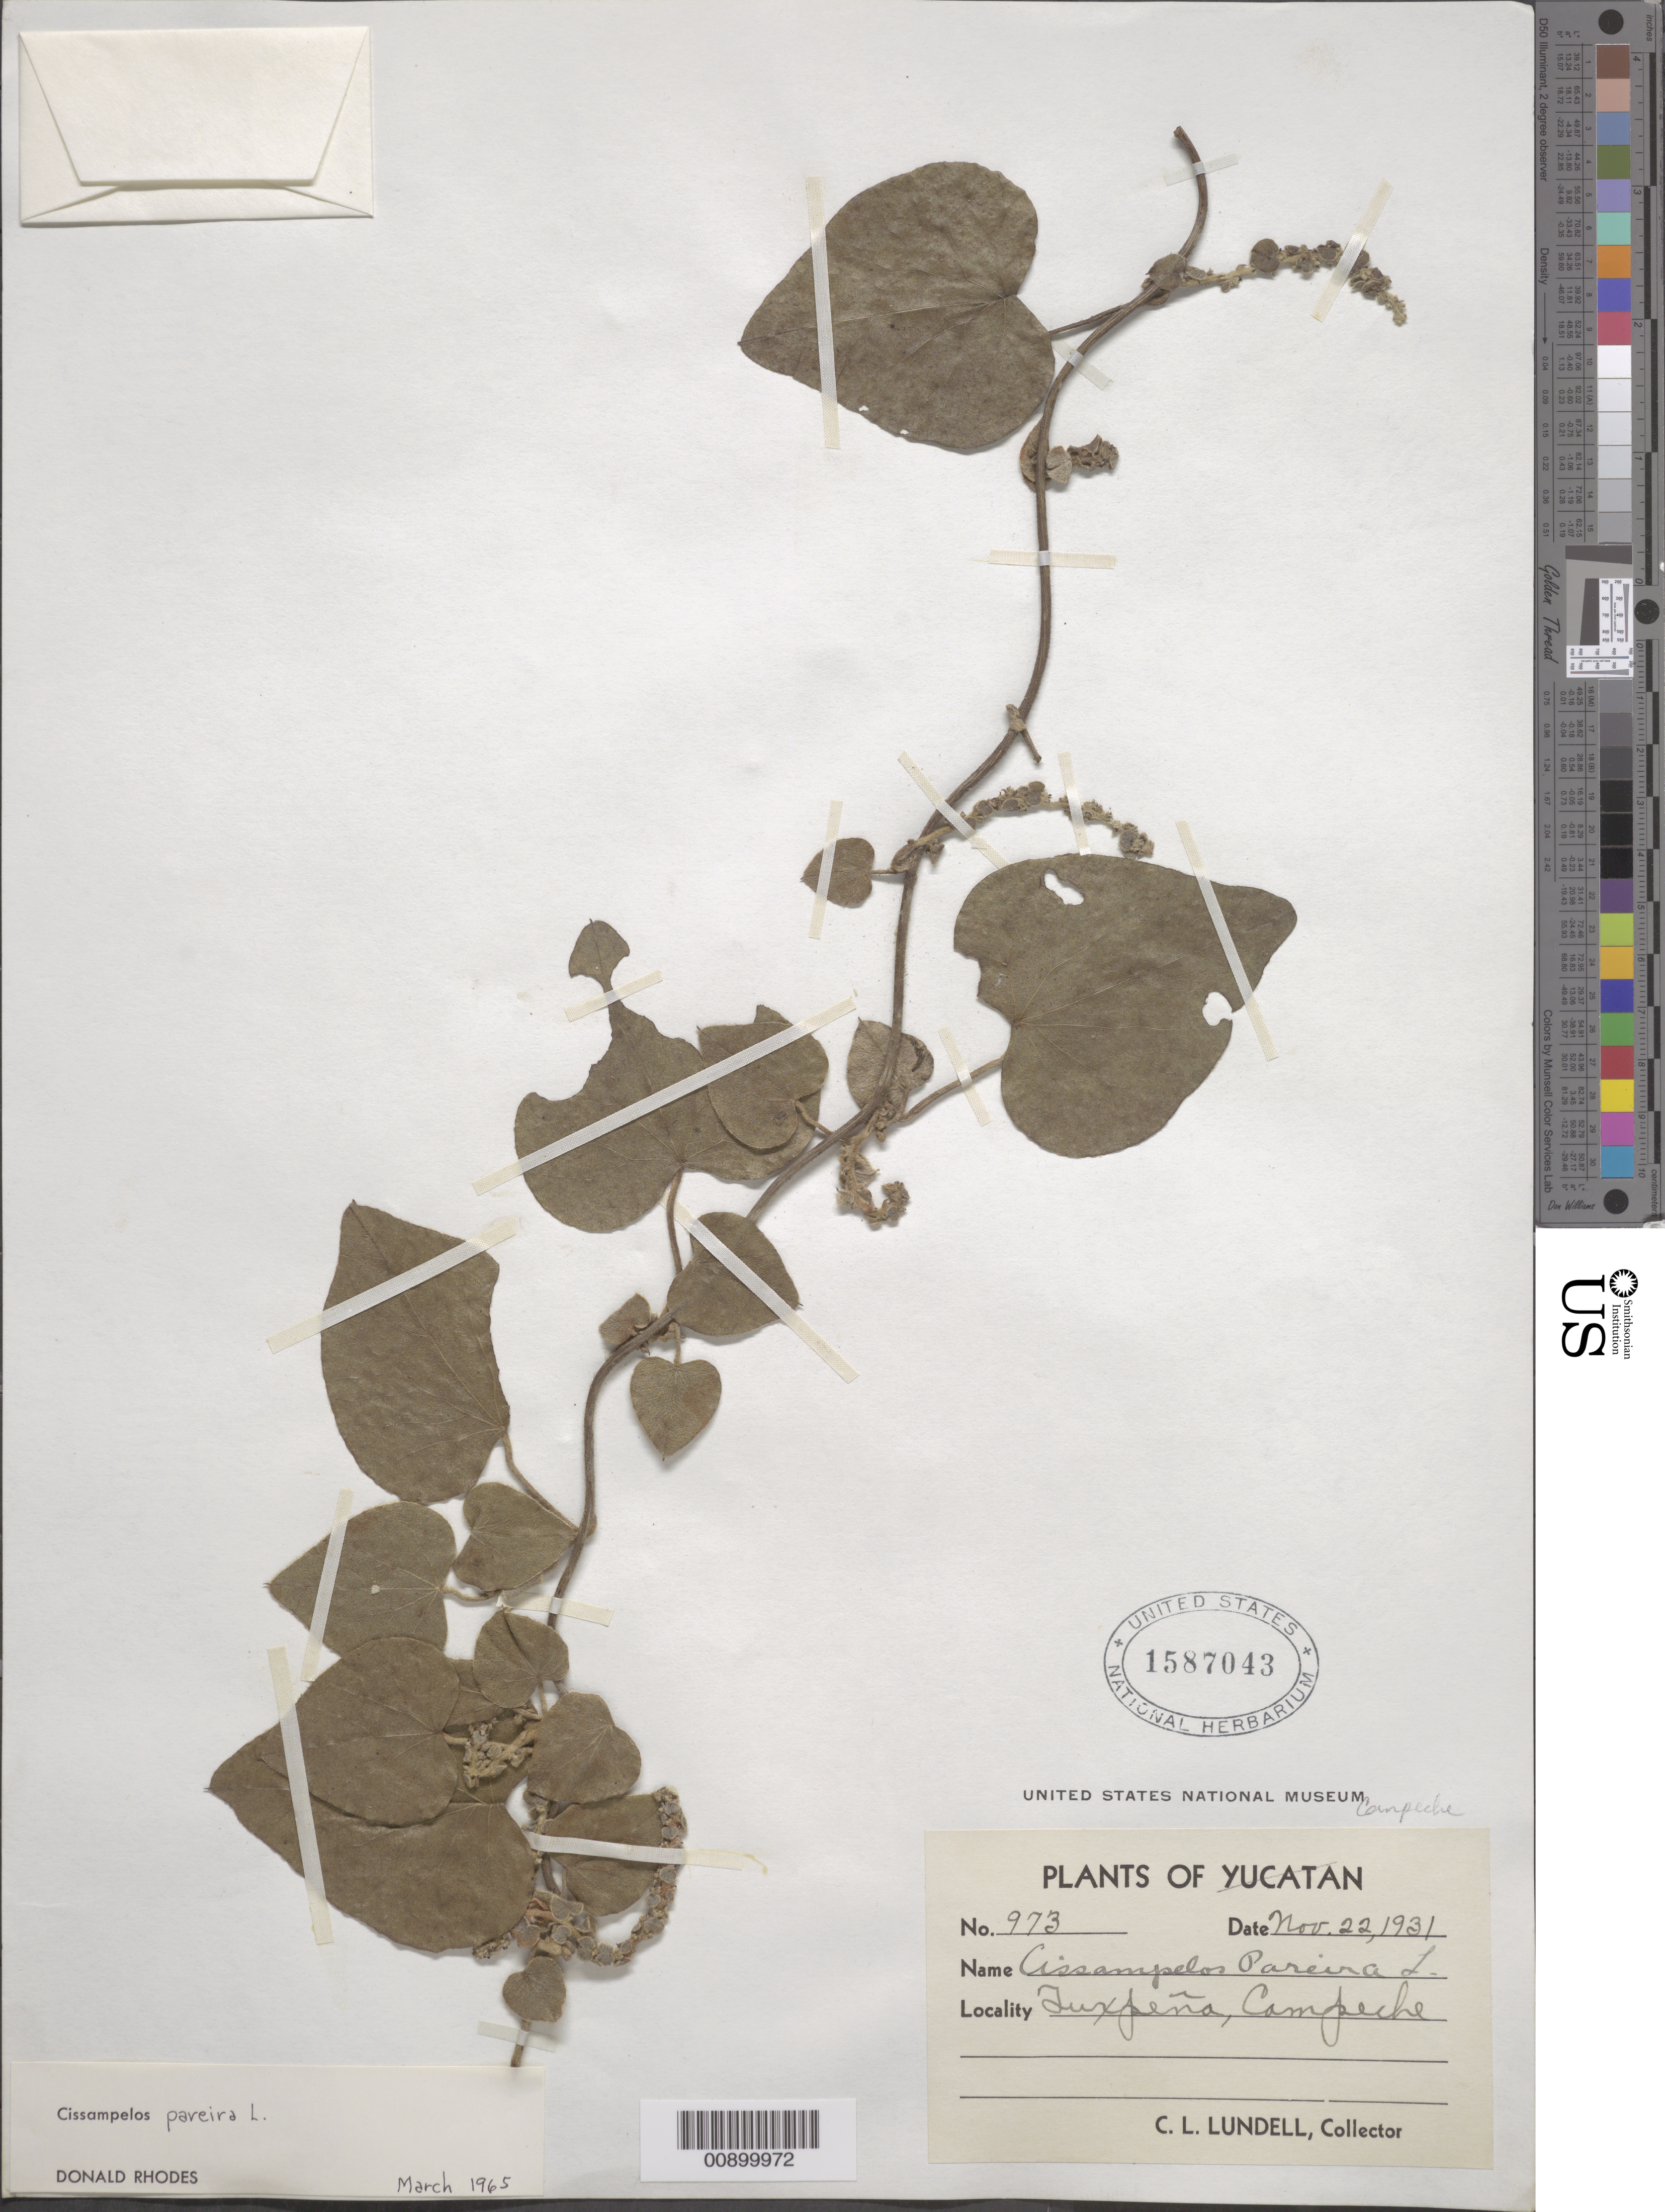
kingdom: Plantae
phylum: Tracheophyta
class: Magnoliopsida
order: Ranunculales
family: Menispermaceae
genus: Cissampelos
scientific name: Cissampelos pareira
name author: L.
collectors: C. L. Lundell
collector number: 973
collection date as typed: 22 Nov 1931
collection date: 1931-11-22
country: Mexico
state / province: Campeche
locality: Tuxpeña, Campeche.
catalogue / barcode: US 1587043